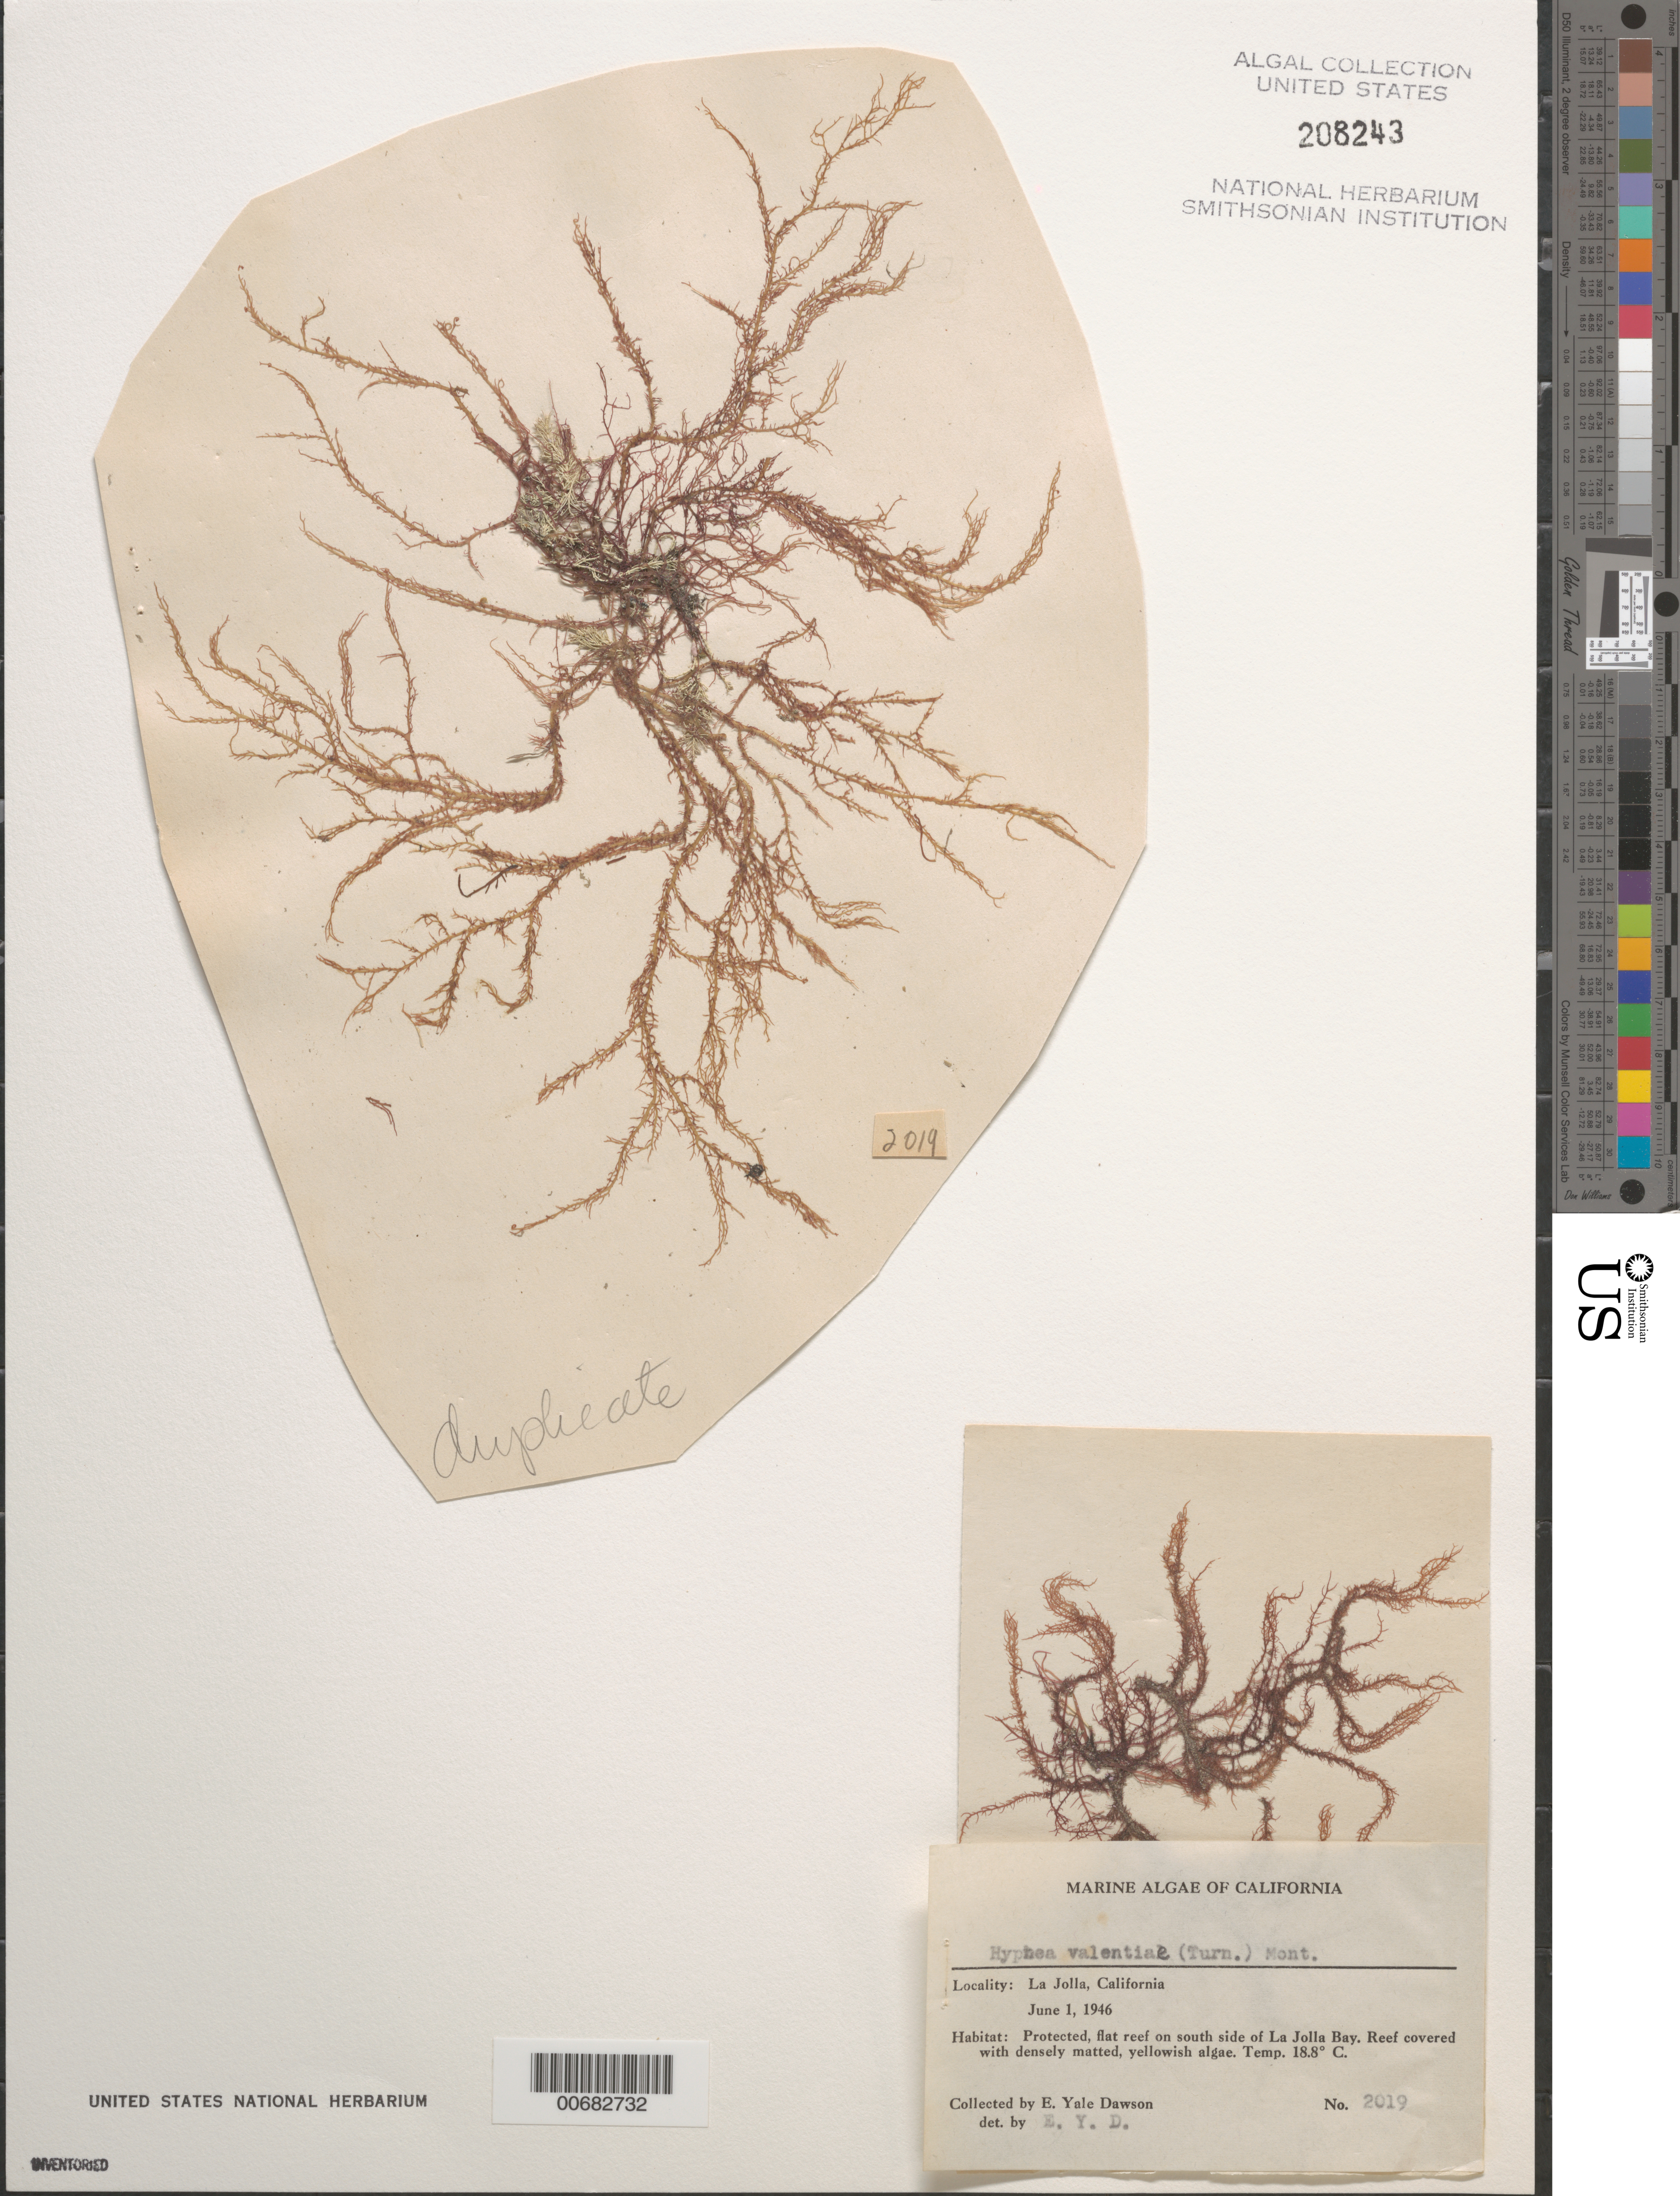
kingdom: Plantae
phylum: Rhodophyta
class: Florideophyceae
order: Gigartinales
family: Cystocloniaceae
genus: Hypnea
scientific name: Hypnea valentiae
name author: (Turner) Mont.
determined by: Dawson, E. Y.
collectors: E. Y. Dawson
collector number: EYD 2019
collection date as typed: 01 Jun 1946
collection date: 1946-06-01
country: United States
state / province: California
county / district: San Diego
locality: La Jolla, south La Jolla Bay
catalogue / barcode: US 208243